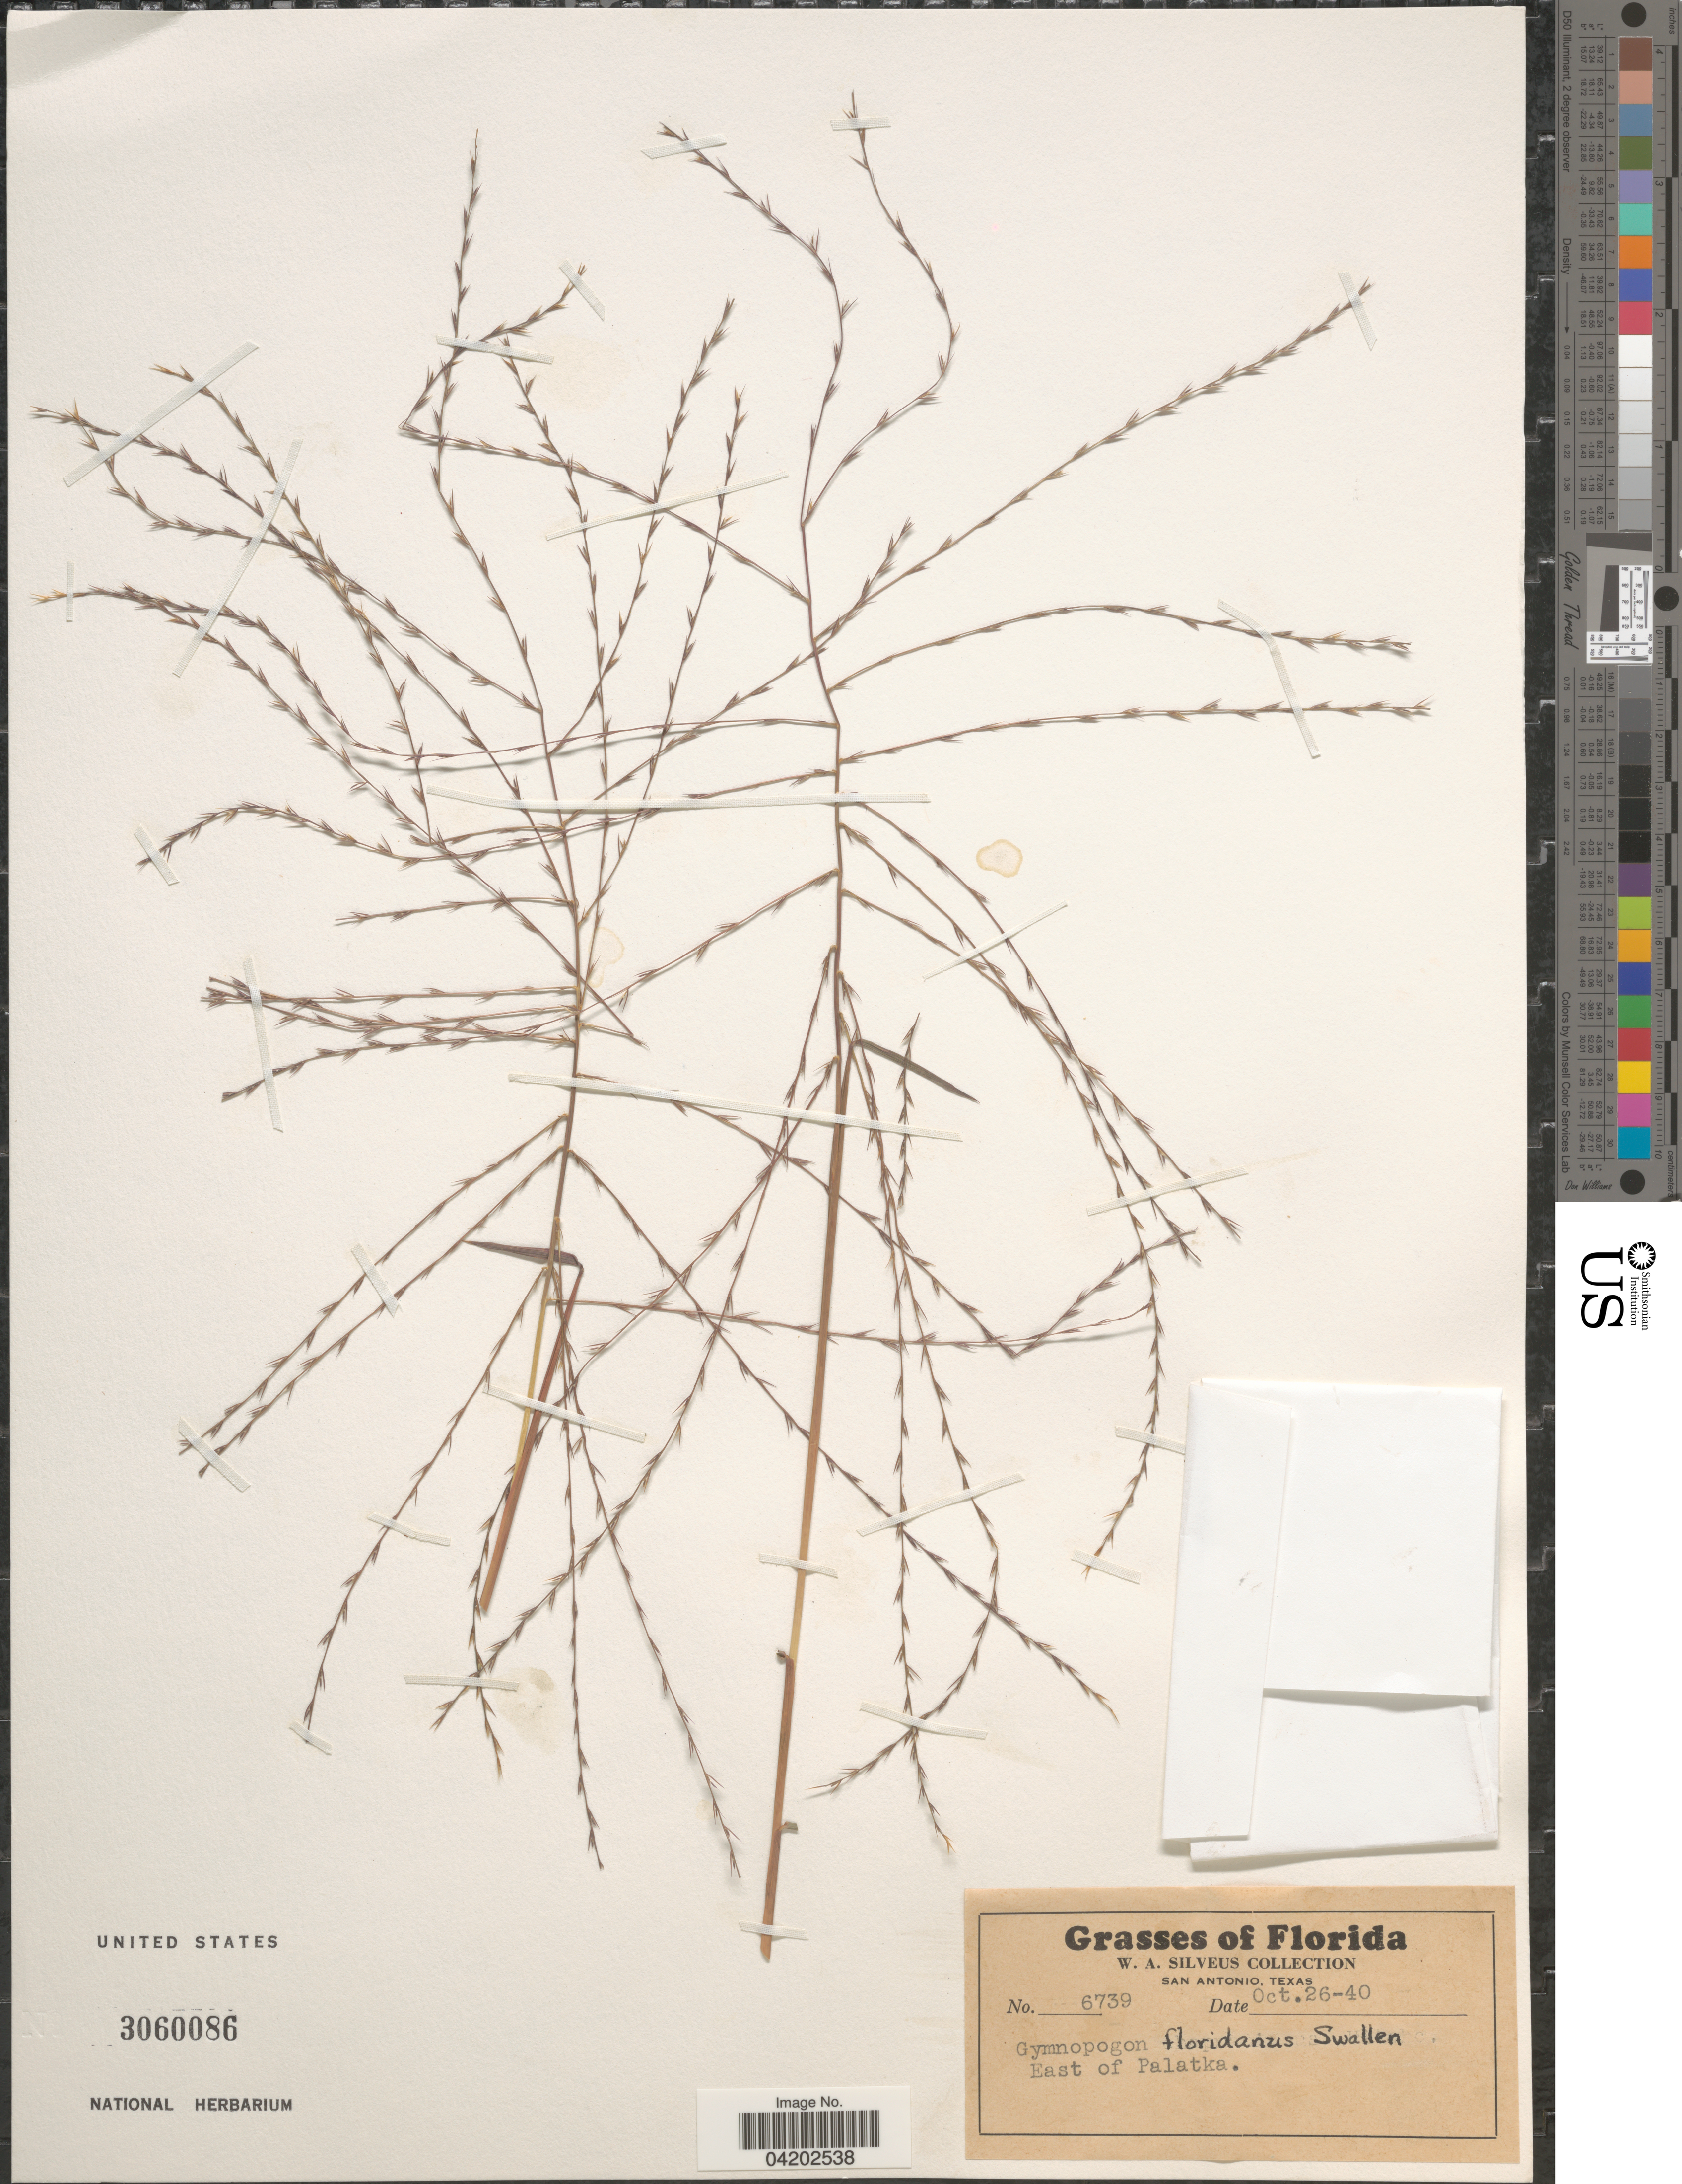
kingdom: Plantae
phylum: Tracheophyta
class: Liliopsida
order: Poales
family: Poaceae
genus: Gymnopogon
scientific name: Gymnopogon chapmanianum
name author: Hitchc.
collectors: W. Silveus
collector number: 6739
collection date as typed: Transcribed d/m/y: 26/10/40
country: United States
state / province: Florida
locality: East of Palatka.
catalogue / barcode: US 3060086